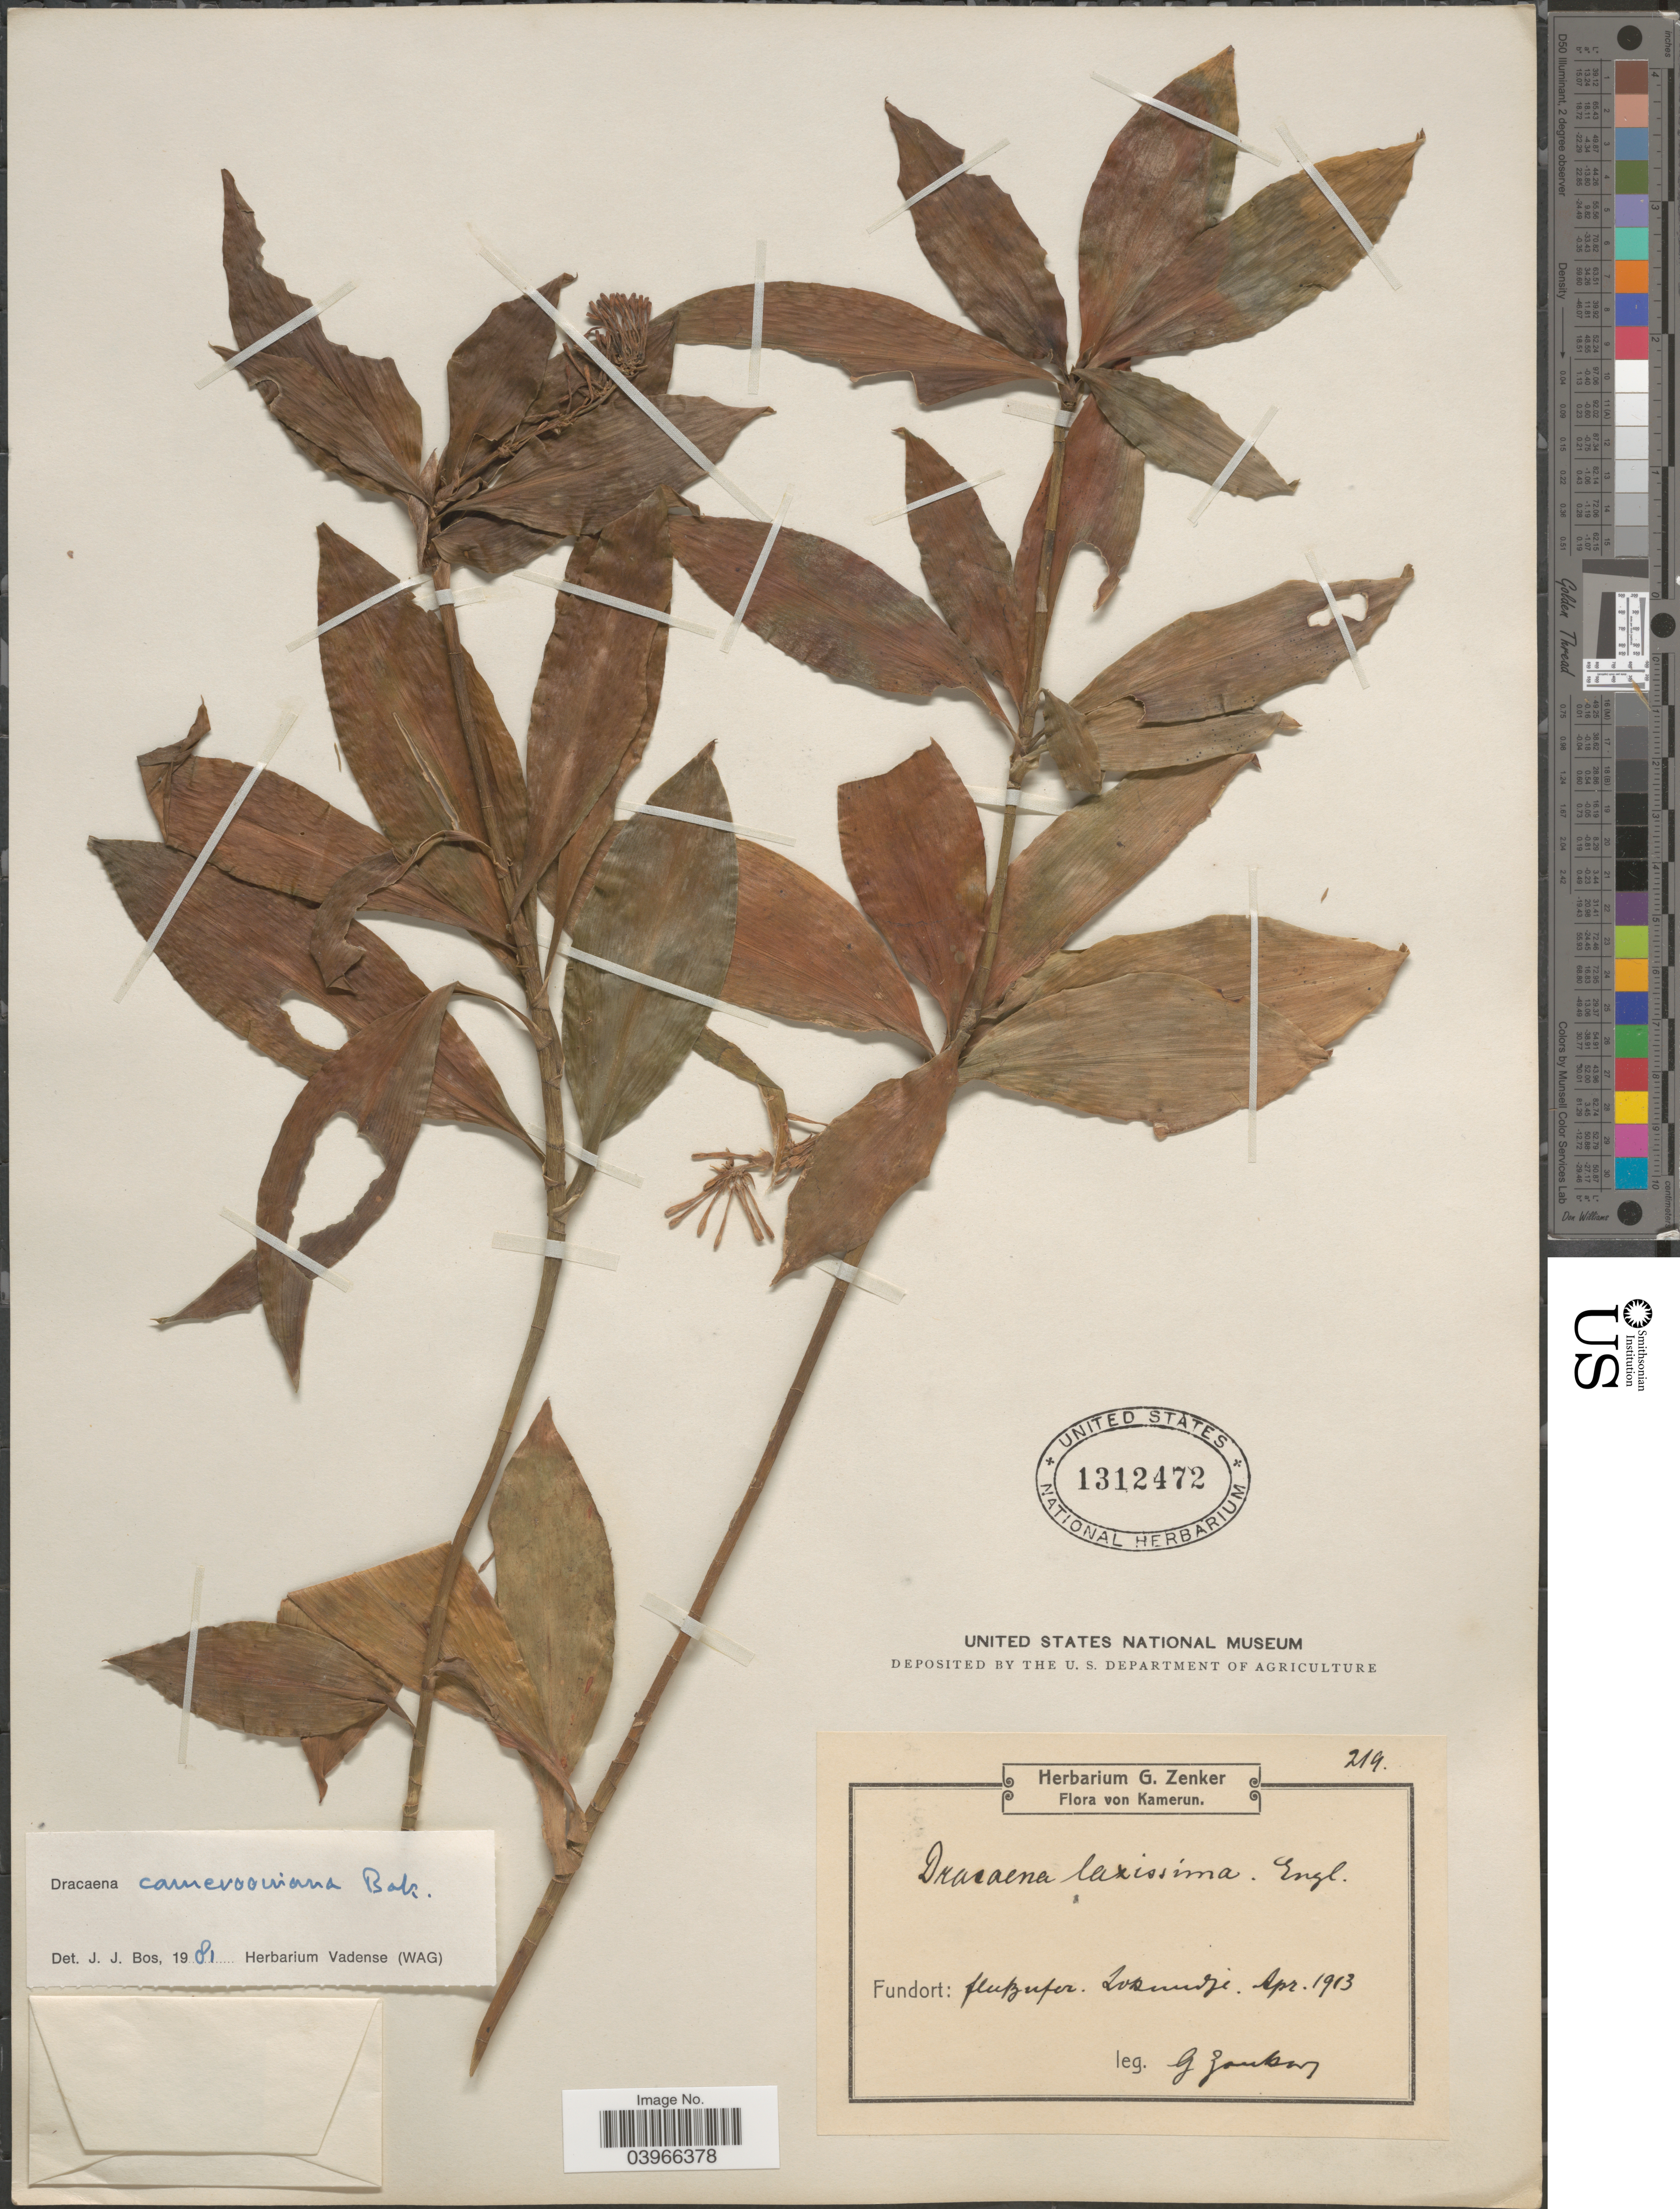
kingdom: Plantae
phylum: Tracheophyta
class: Liliopsida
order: Asparagales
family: Asparagaceae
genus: Dracaena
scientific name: Dracaena camerooniana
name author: Baker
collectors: G. A. Zenker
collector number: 219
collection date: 1913-04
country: Cameroon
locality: Kamerun. [illegible]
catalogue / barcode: US 1312472